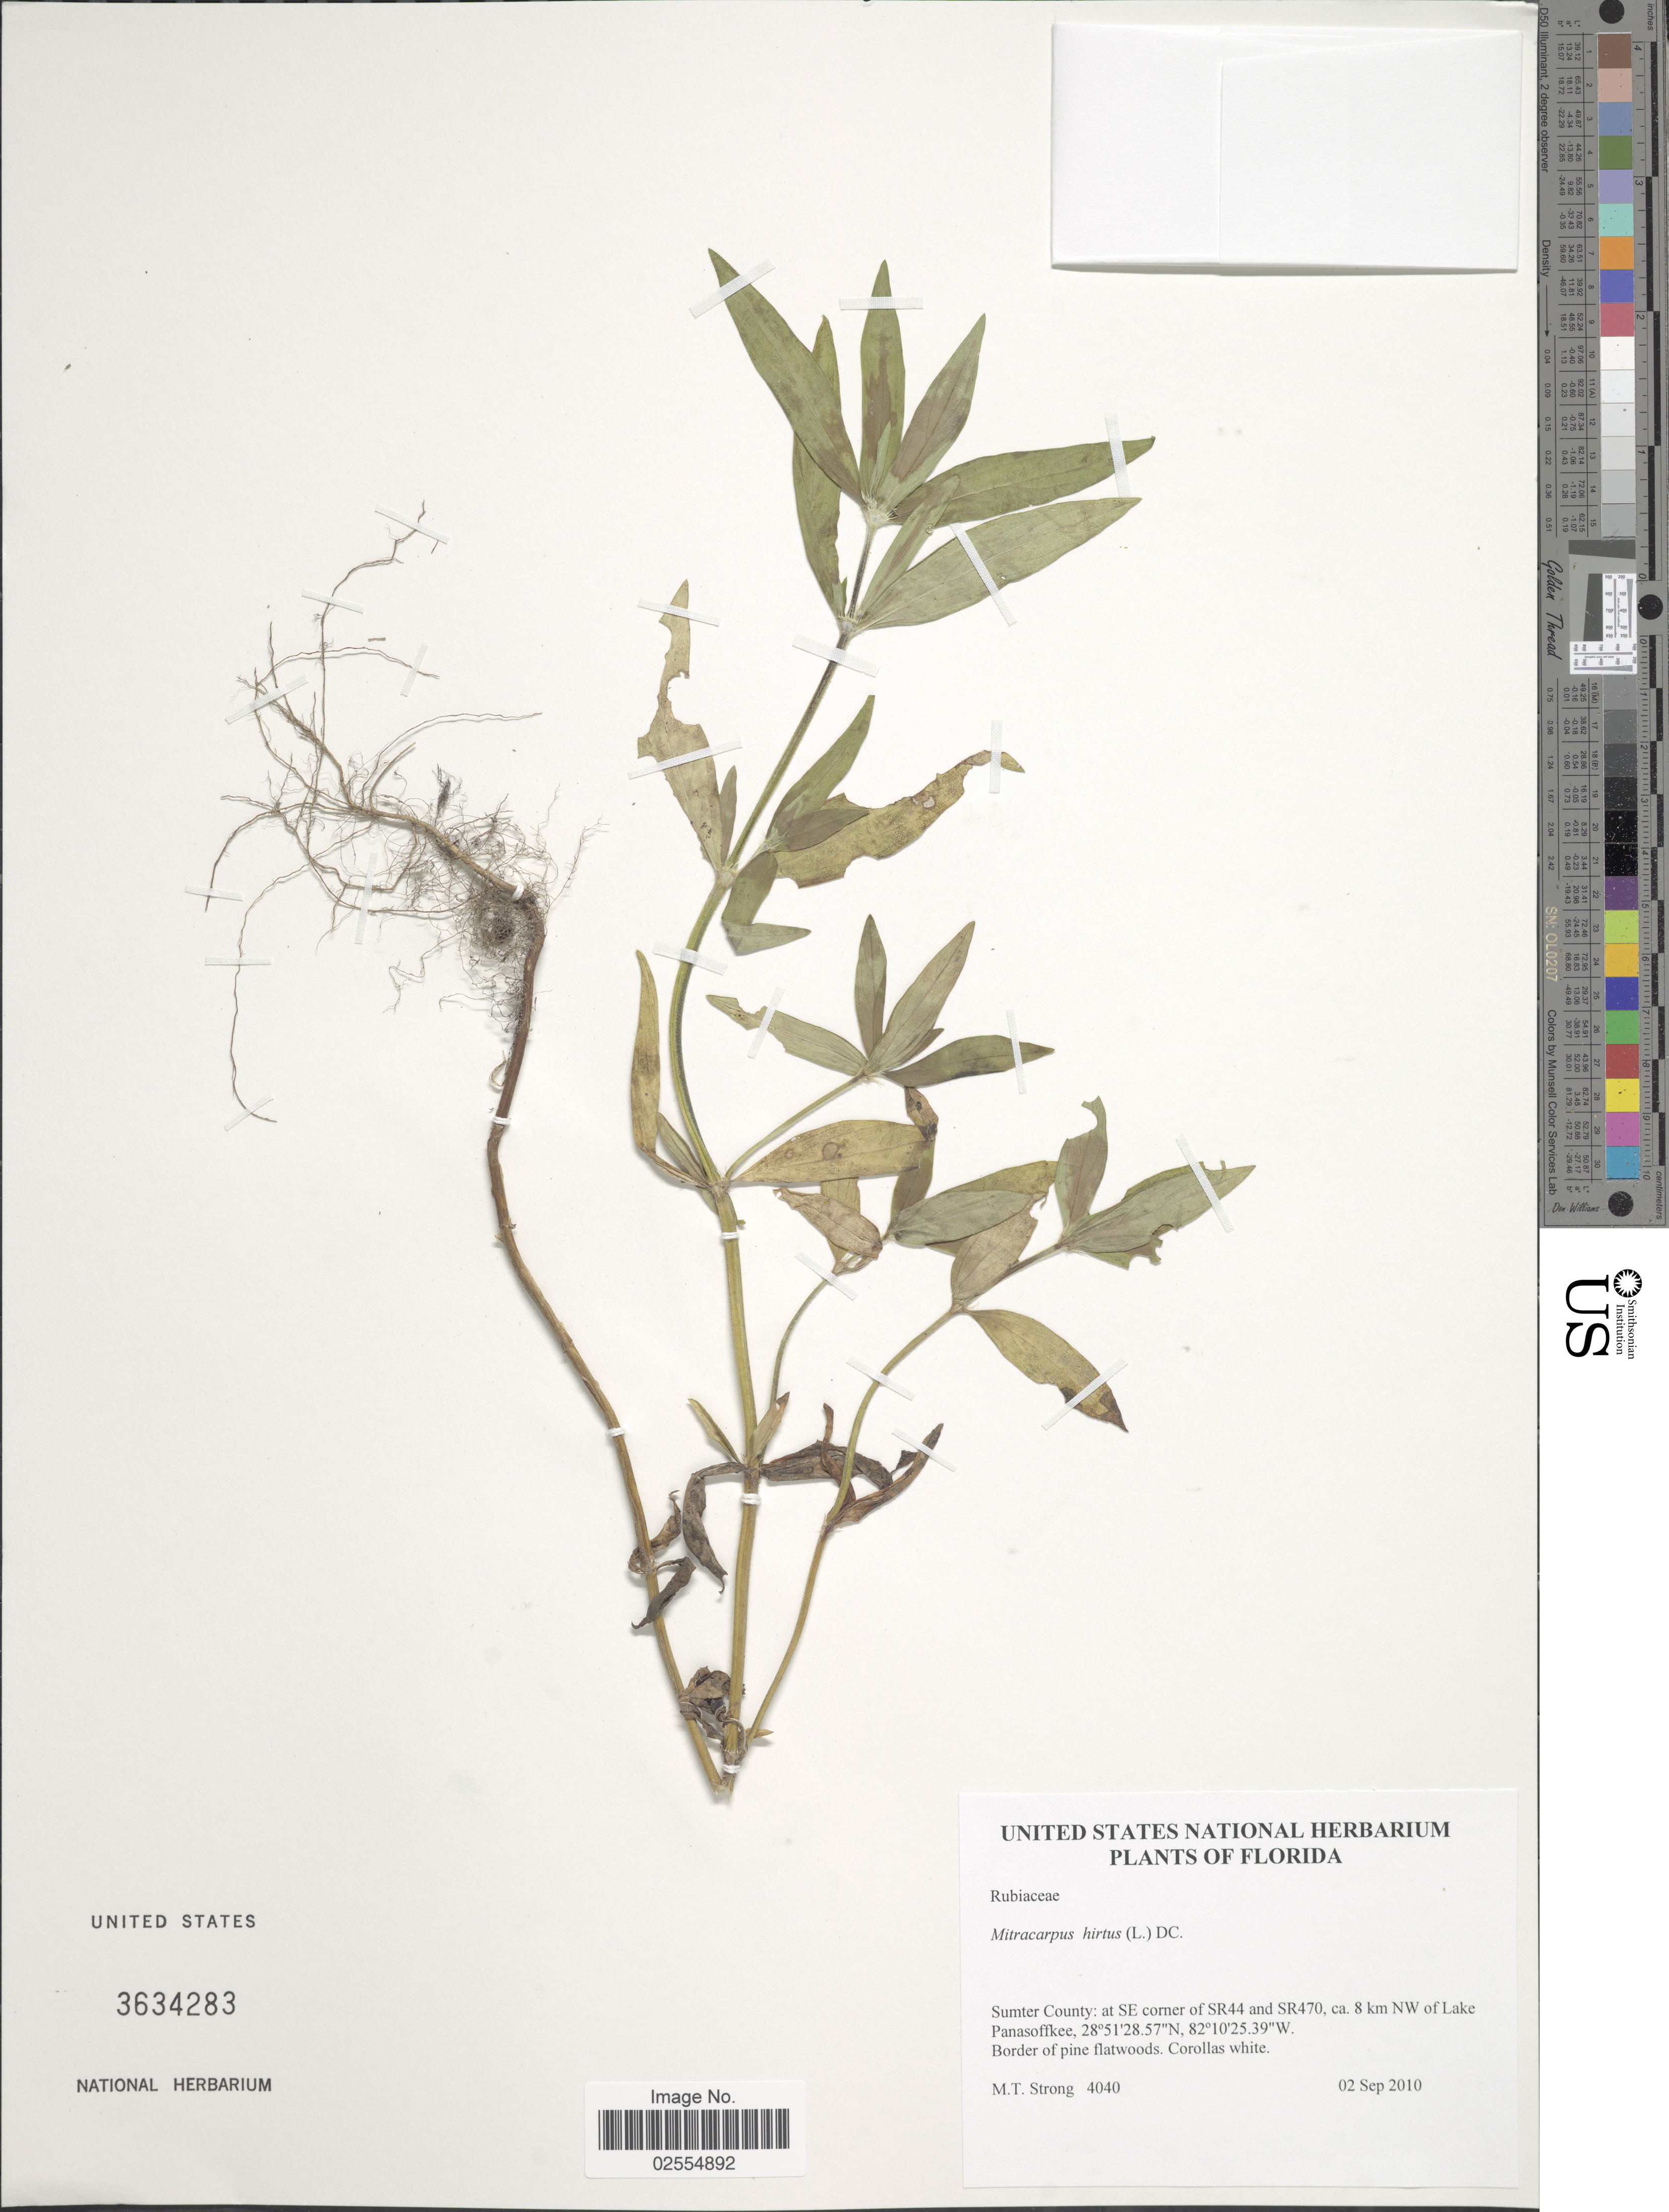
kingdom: Plantae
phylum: Tracheophyta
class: Magnoliopsida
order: Gentianales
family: Rubiaceae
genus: Mitracarpus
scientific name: Mitracarpus hirtus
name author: (L.) DC.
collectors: M. T. Strong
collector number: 4040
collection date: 2010-09-02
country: United States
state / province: Florida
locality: Sumter County: at SE corner of SR44 and SR470, ca 8 km NW of Lake Panasoffkee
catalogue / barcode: US 3634283